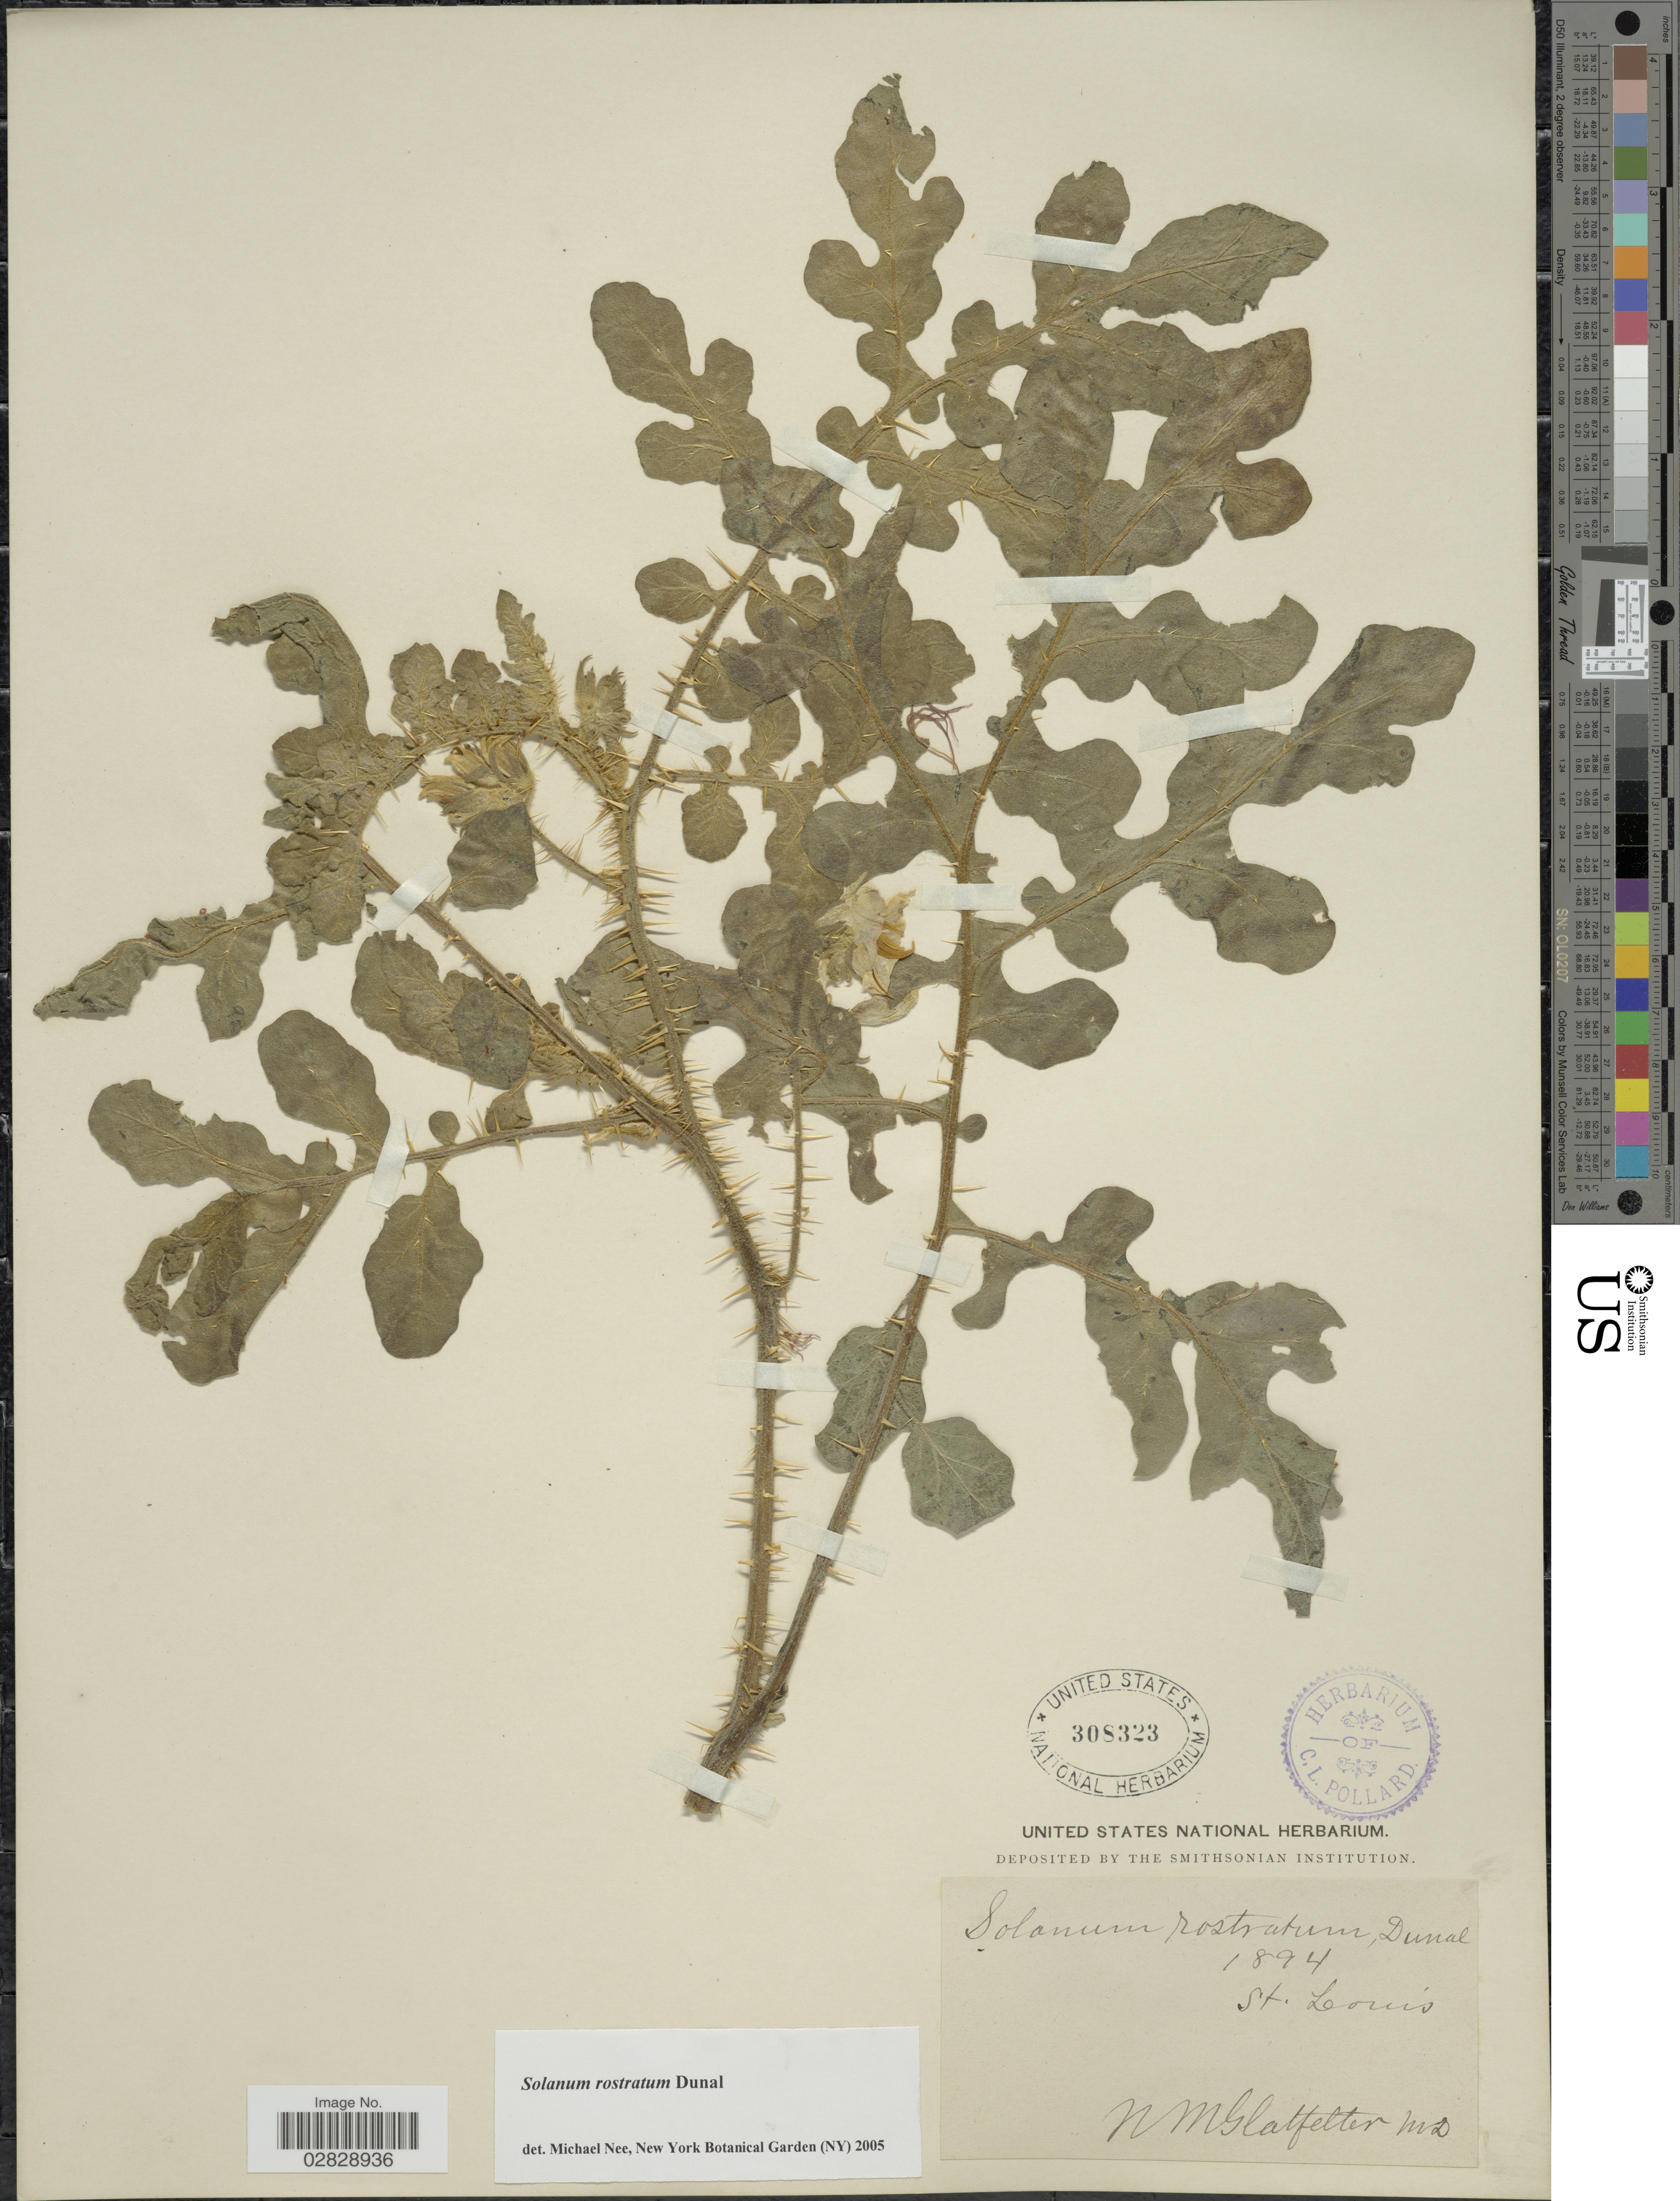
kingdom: Plantae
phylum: Tracheophyta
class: Magnoliopsida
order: Solanales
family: Solanaceae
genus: Solanum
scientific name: Solanum rostratum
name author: Dunal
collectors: N. M. Glatfelter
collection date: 1894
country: United States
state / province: Missouri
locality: St. Louis.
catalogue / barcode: US 308323